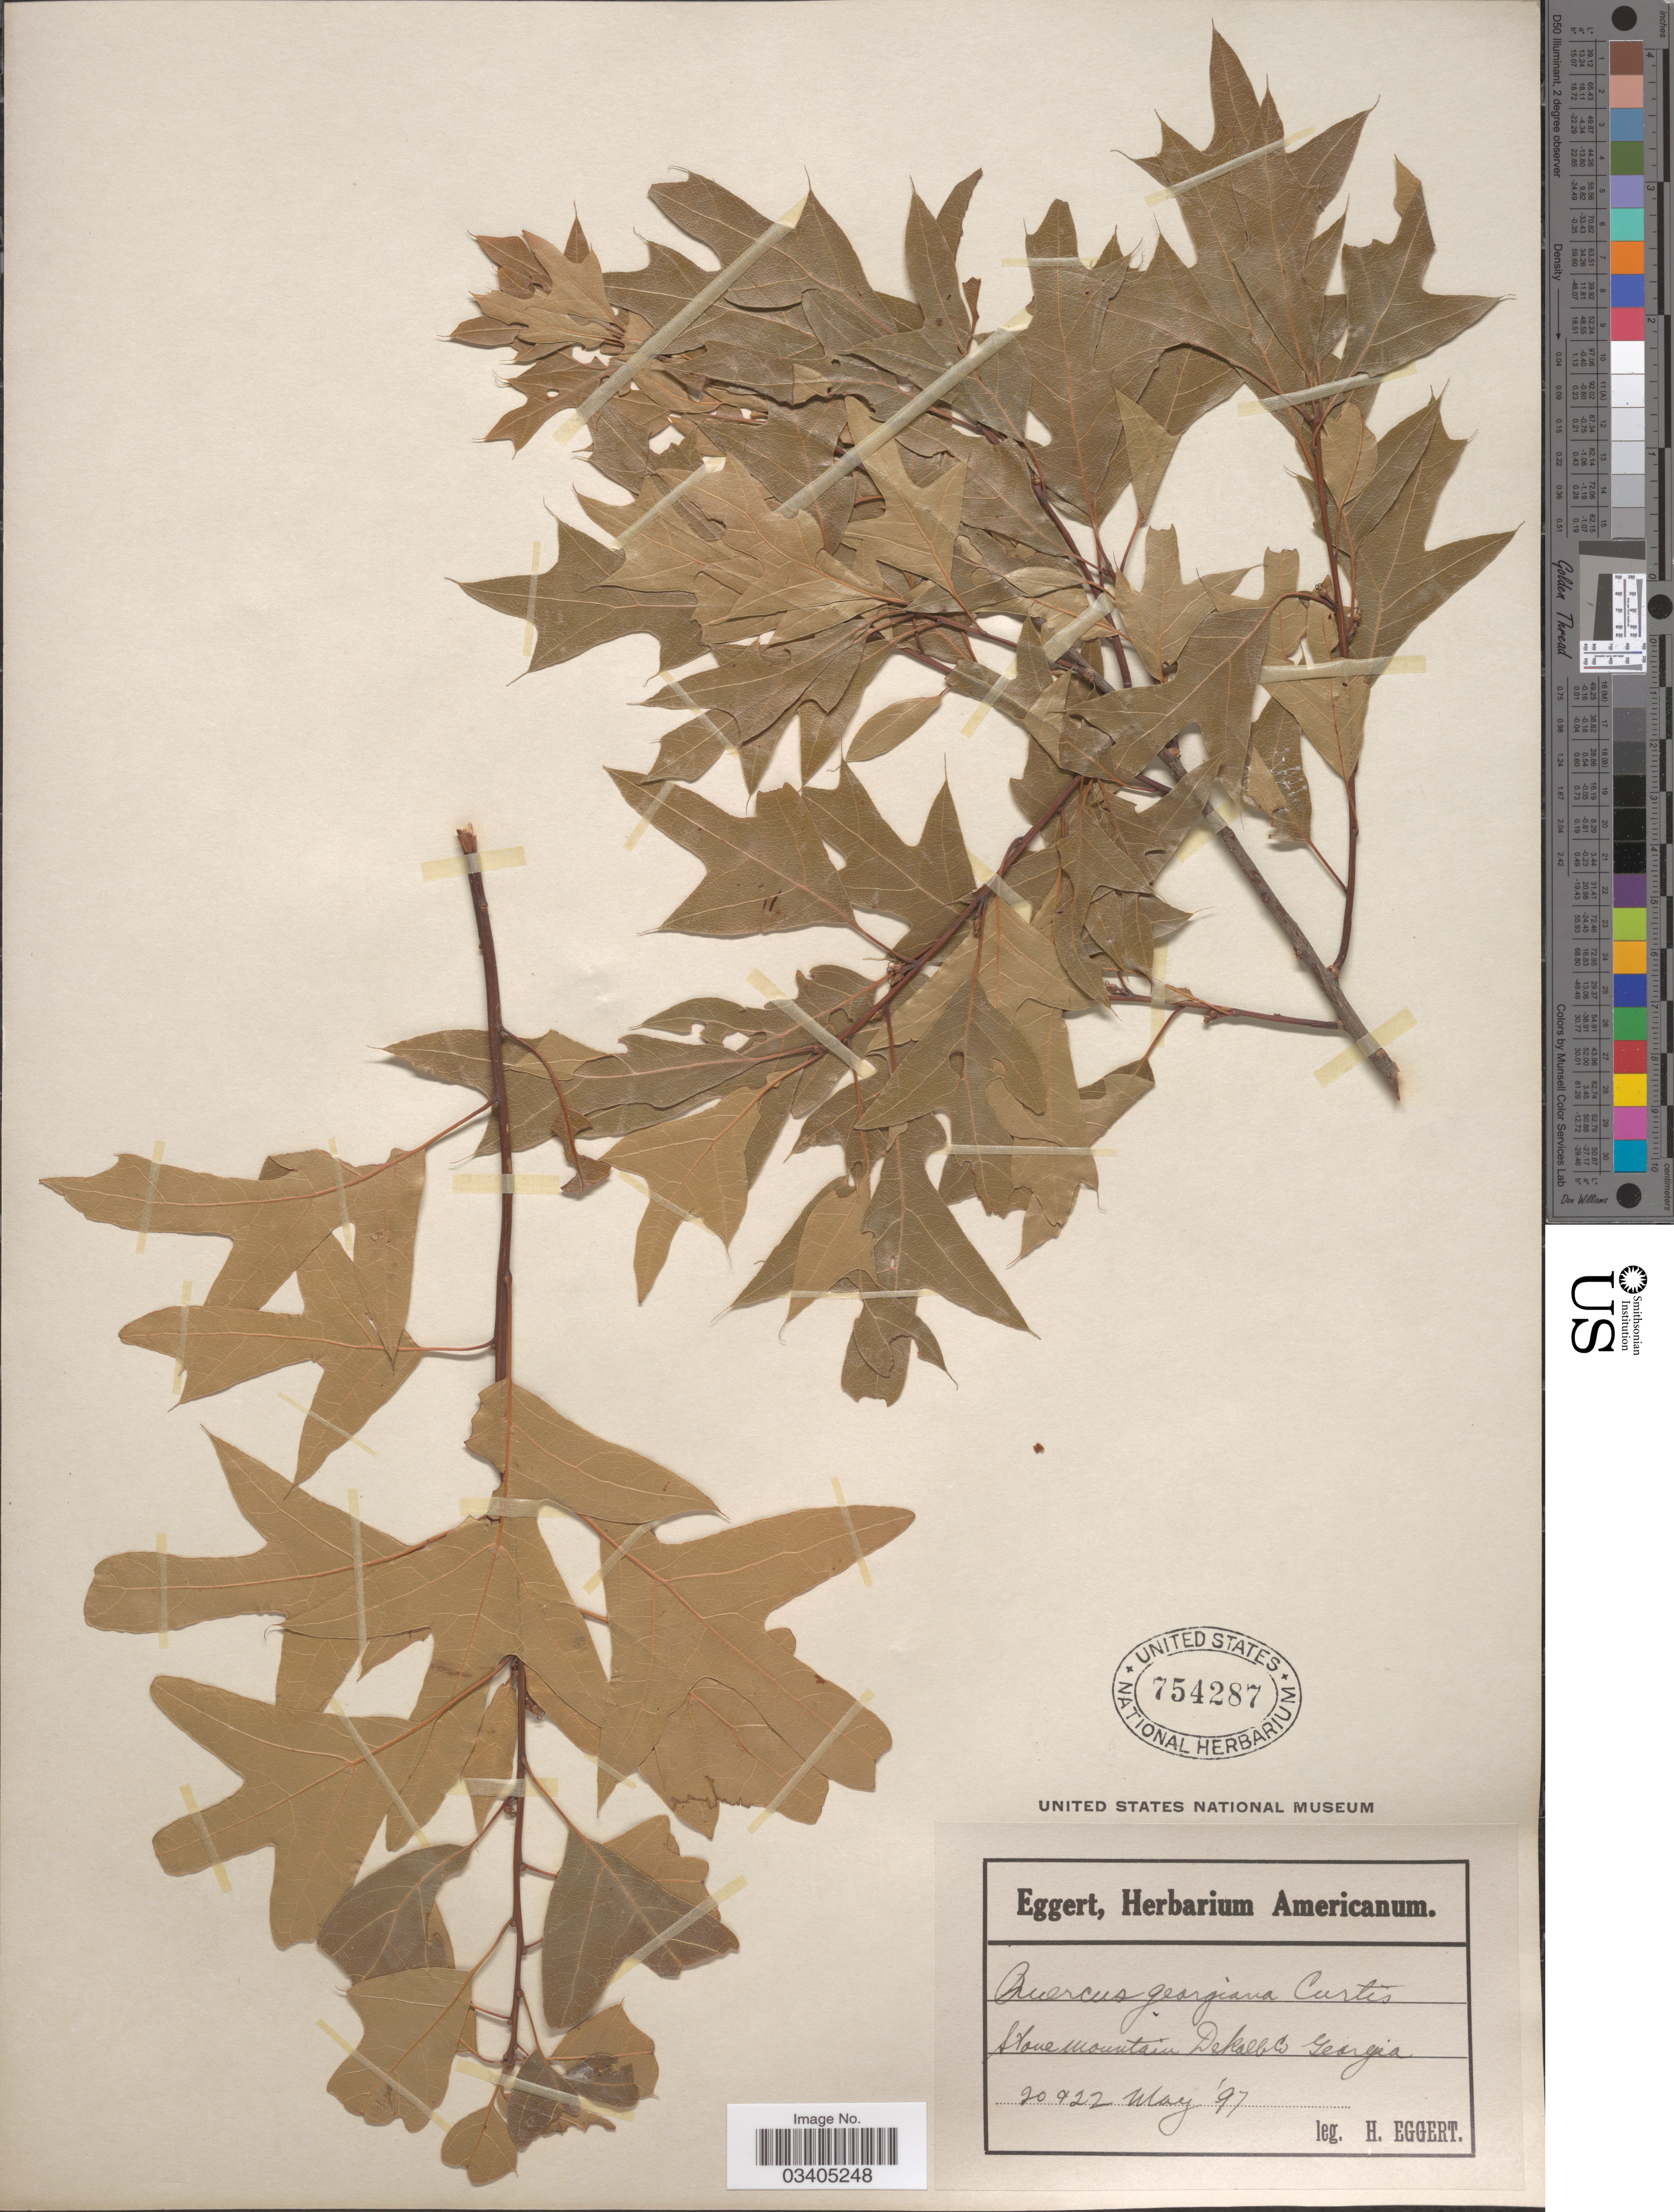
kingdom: Plantae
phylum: Tracheophyta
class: Magnoliopsida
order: Fagales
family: Fagaceae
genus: Quercus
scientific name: Quercus georgiana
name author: M.A. Curtis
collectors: H. Eggert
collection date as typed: Transcribed d/m/y: 20/5/97 to 22/5/97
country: United States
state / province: Georgia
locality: Stone Mountain, De Kalb Co.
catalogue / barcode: US 754287